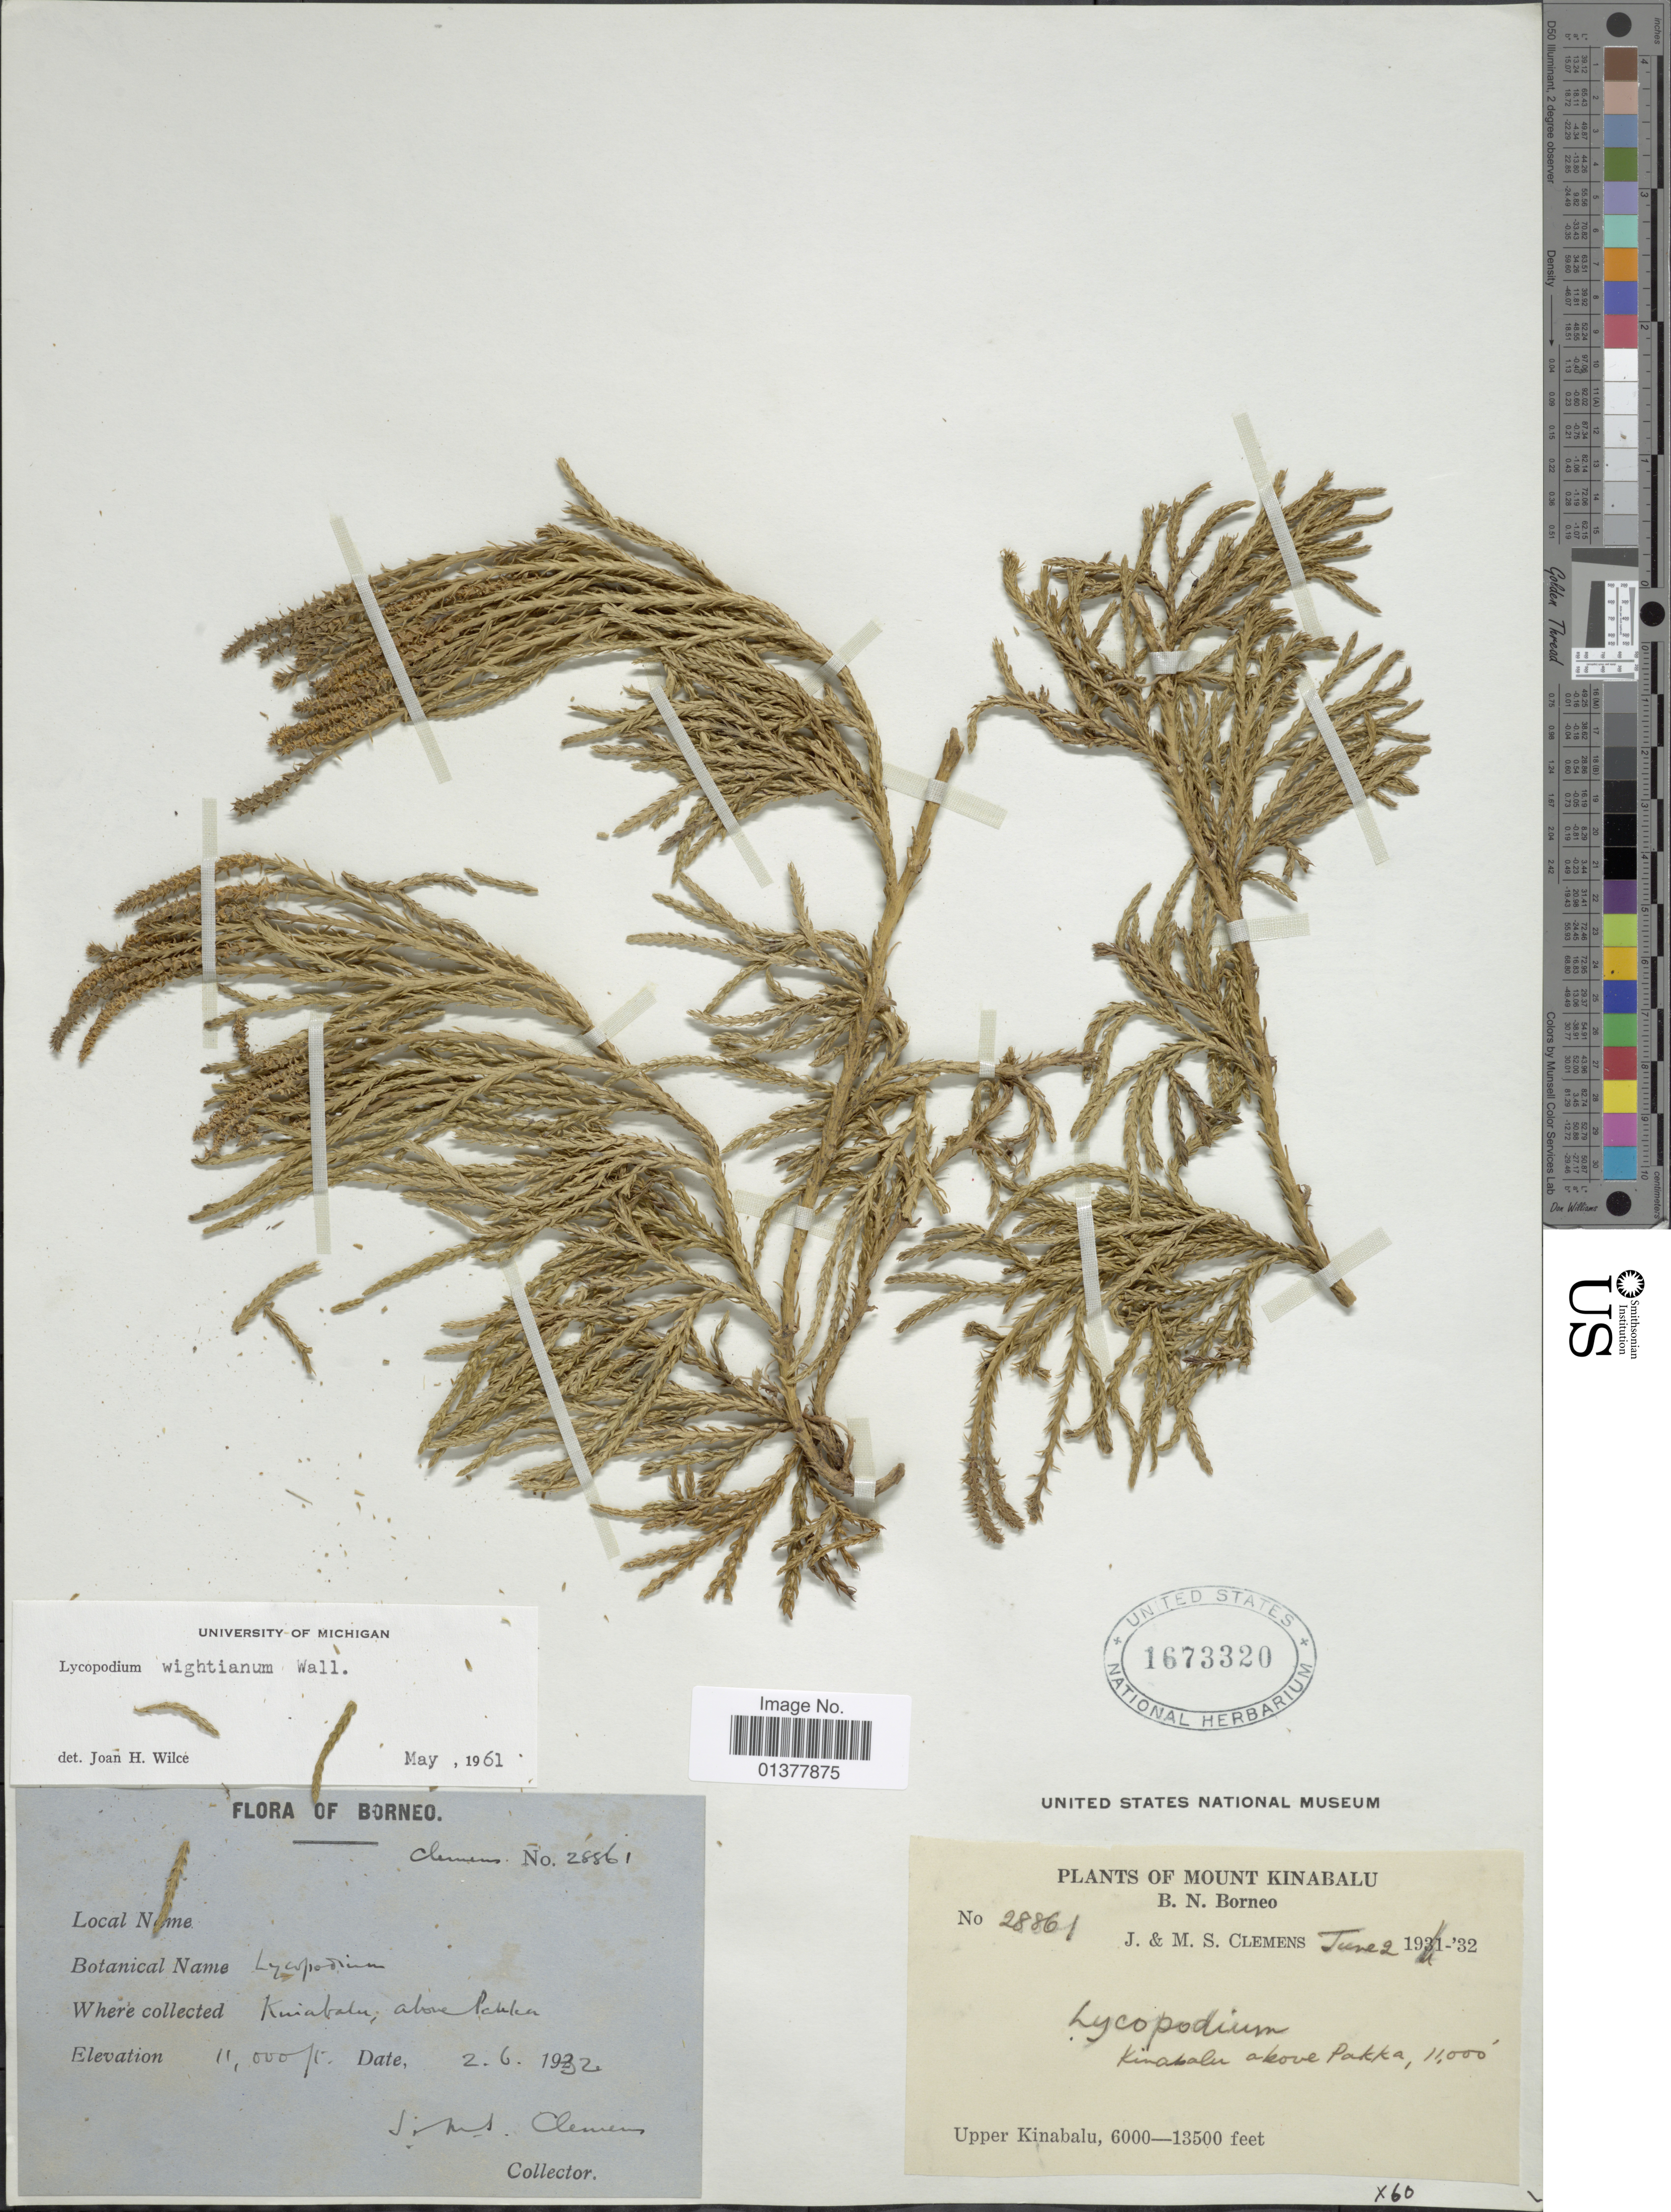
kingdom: Plantae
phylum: Tracheophyta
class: Lycopodiopsida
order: Lycopodiales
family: Lycopodiaceae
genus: Diphasiastrum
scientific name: Diphasiastrum wightianum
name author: (Wall. ex Hook. & Grev.) Holub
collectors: J. Clemens & M. S. Clemens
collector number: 28861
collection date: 1932-06-02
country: Malaysia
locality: Upper Kinabalu, above Pakka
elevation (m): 3353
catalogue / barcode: US 1673320